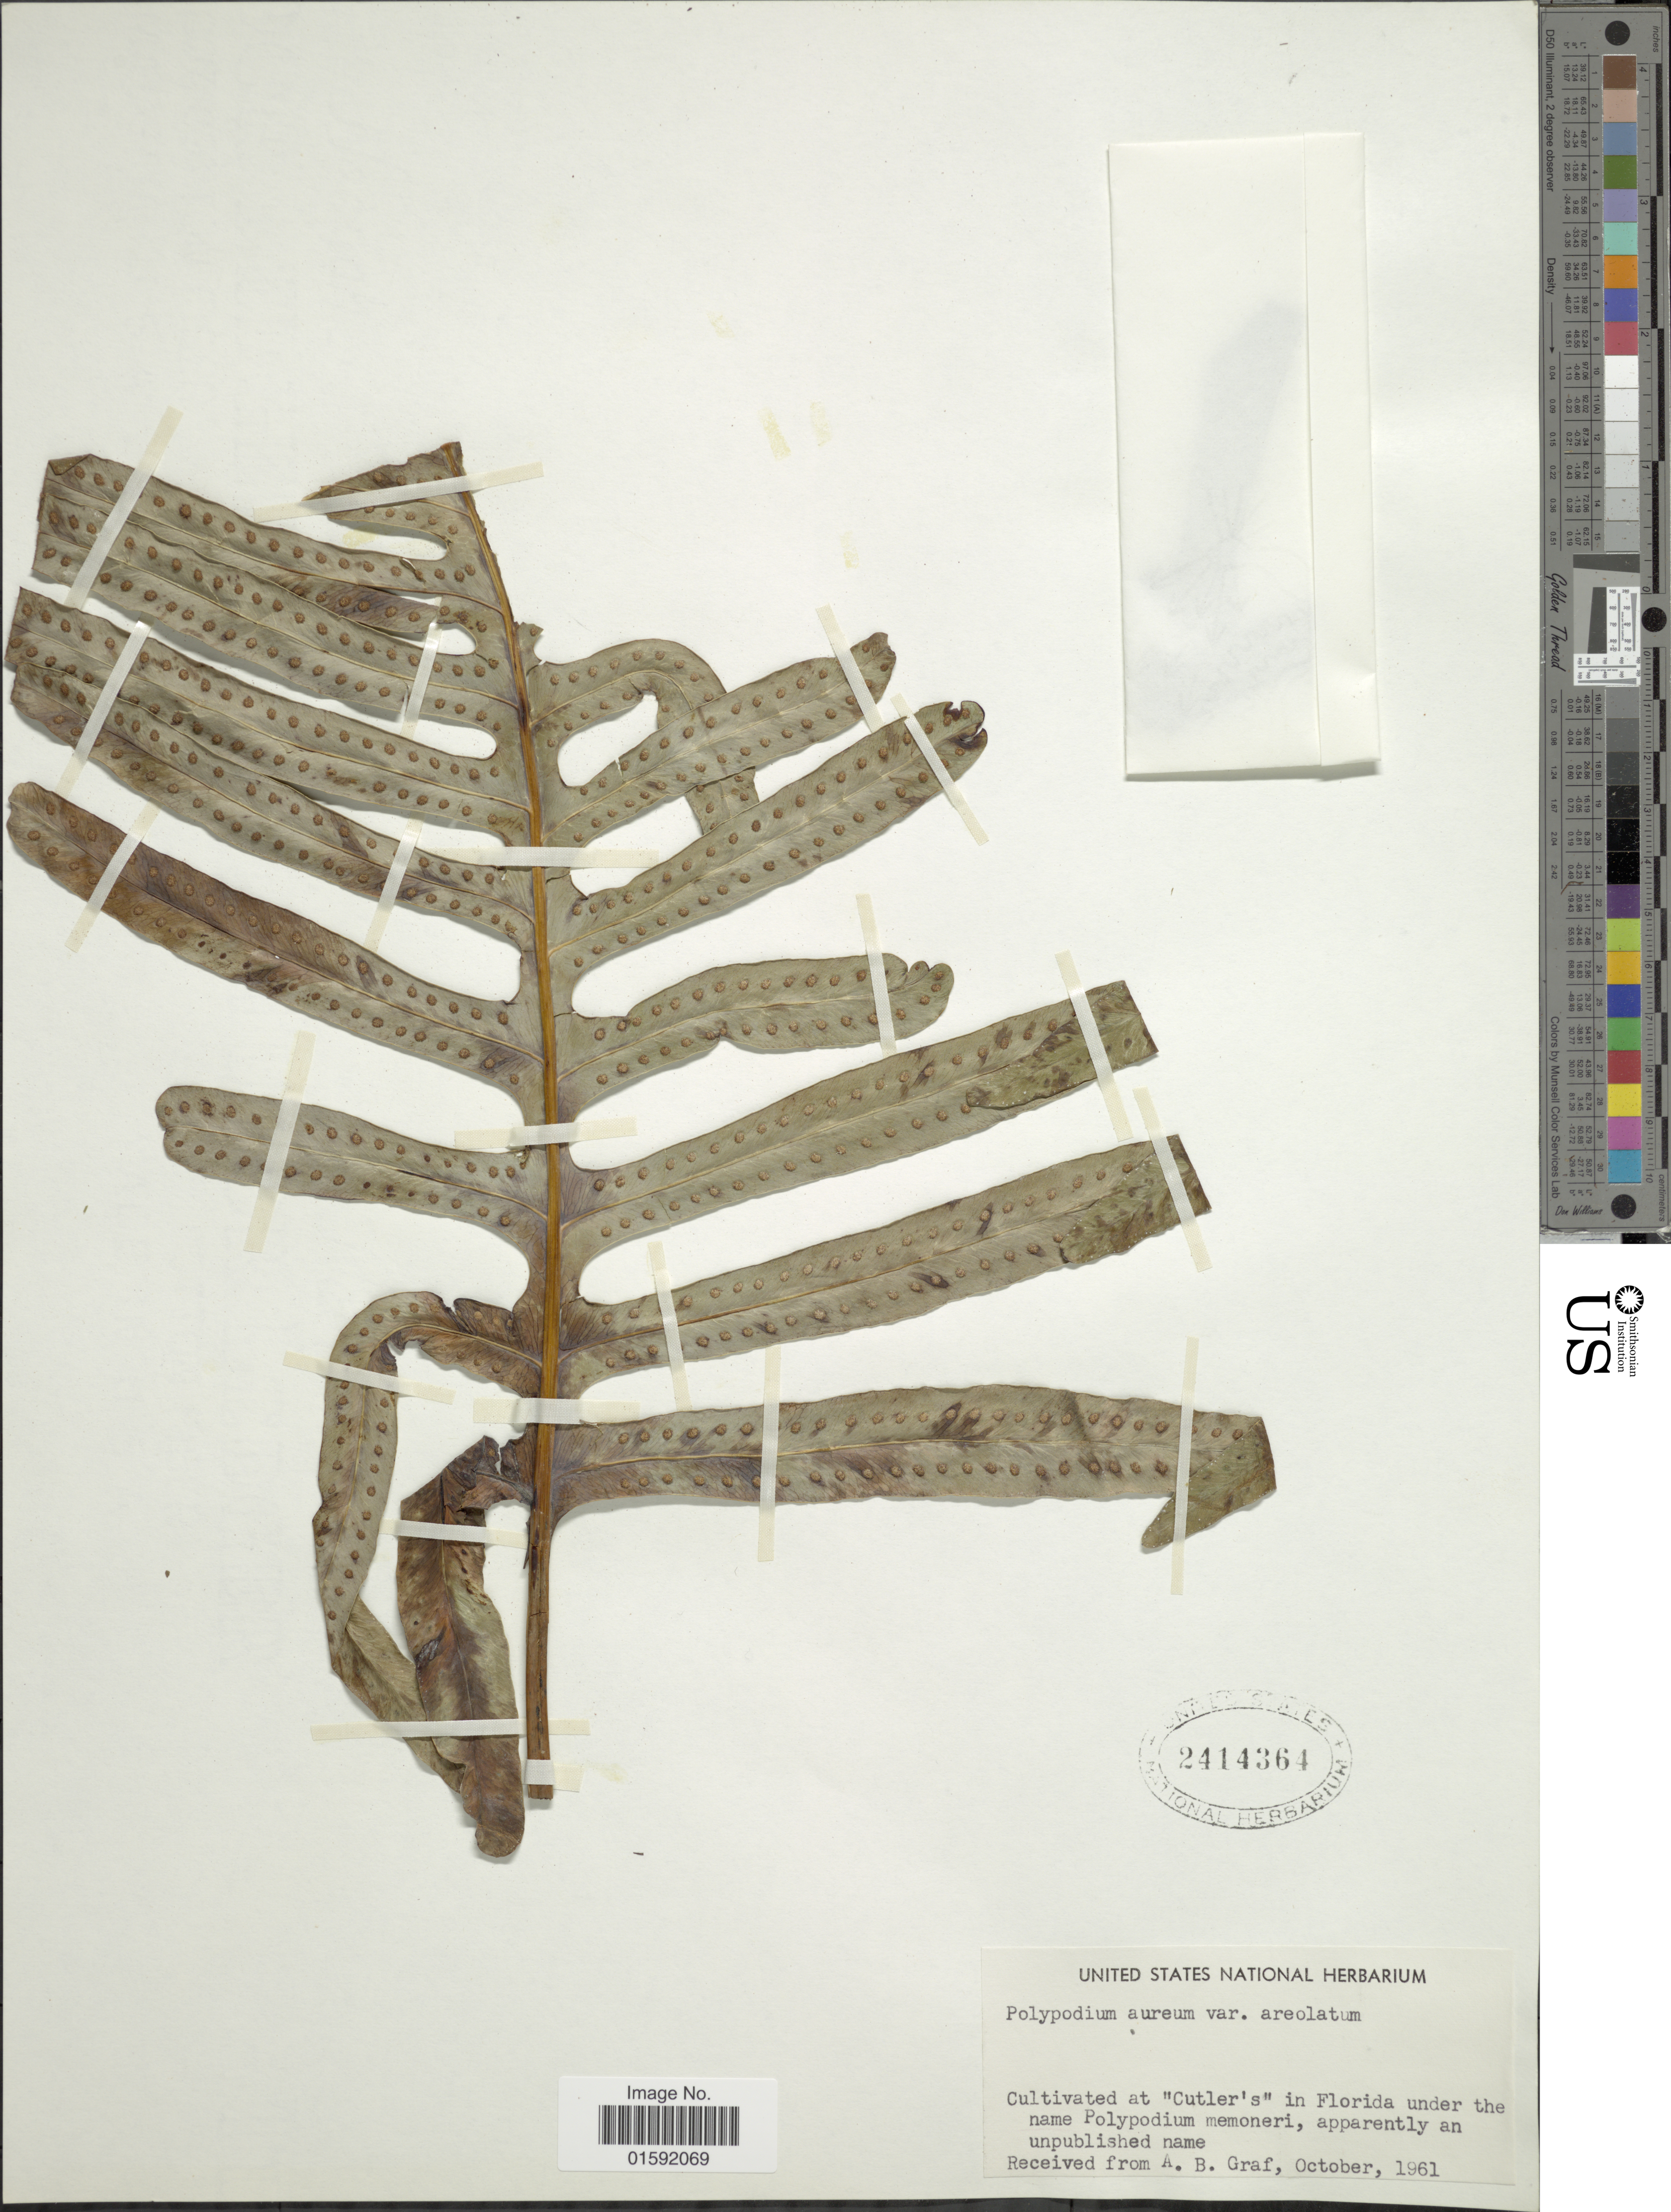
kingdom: Plantae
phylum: Tracheophyta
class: Polypodiopsida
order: Polypodiales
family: Polypodiaceae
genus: Phlebodium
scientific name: Phlebodium aureum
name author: (L.) J. Sm.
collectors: A. Graf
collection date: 1961-10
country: United States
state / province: Florida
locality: Cutler's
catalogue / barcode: US 2414364